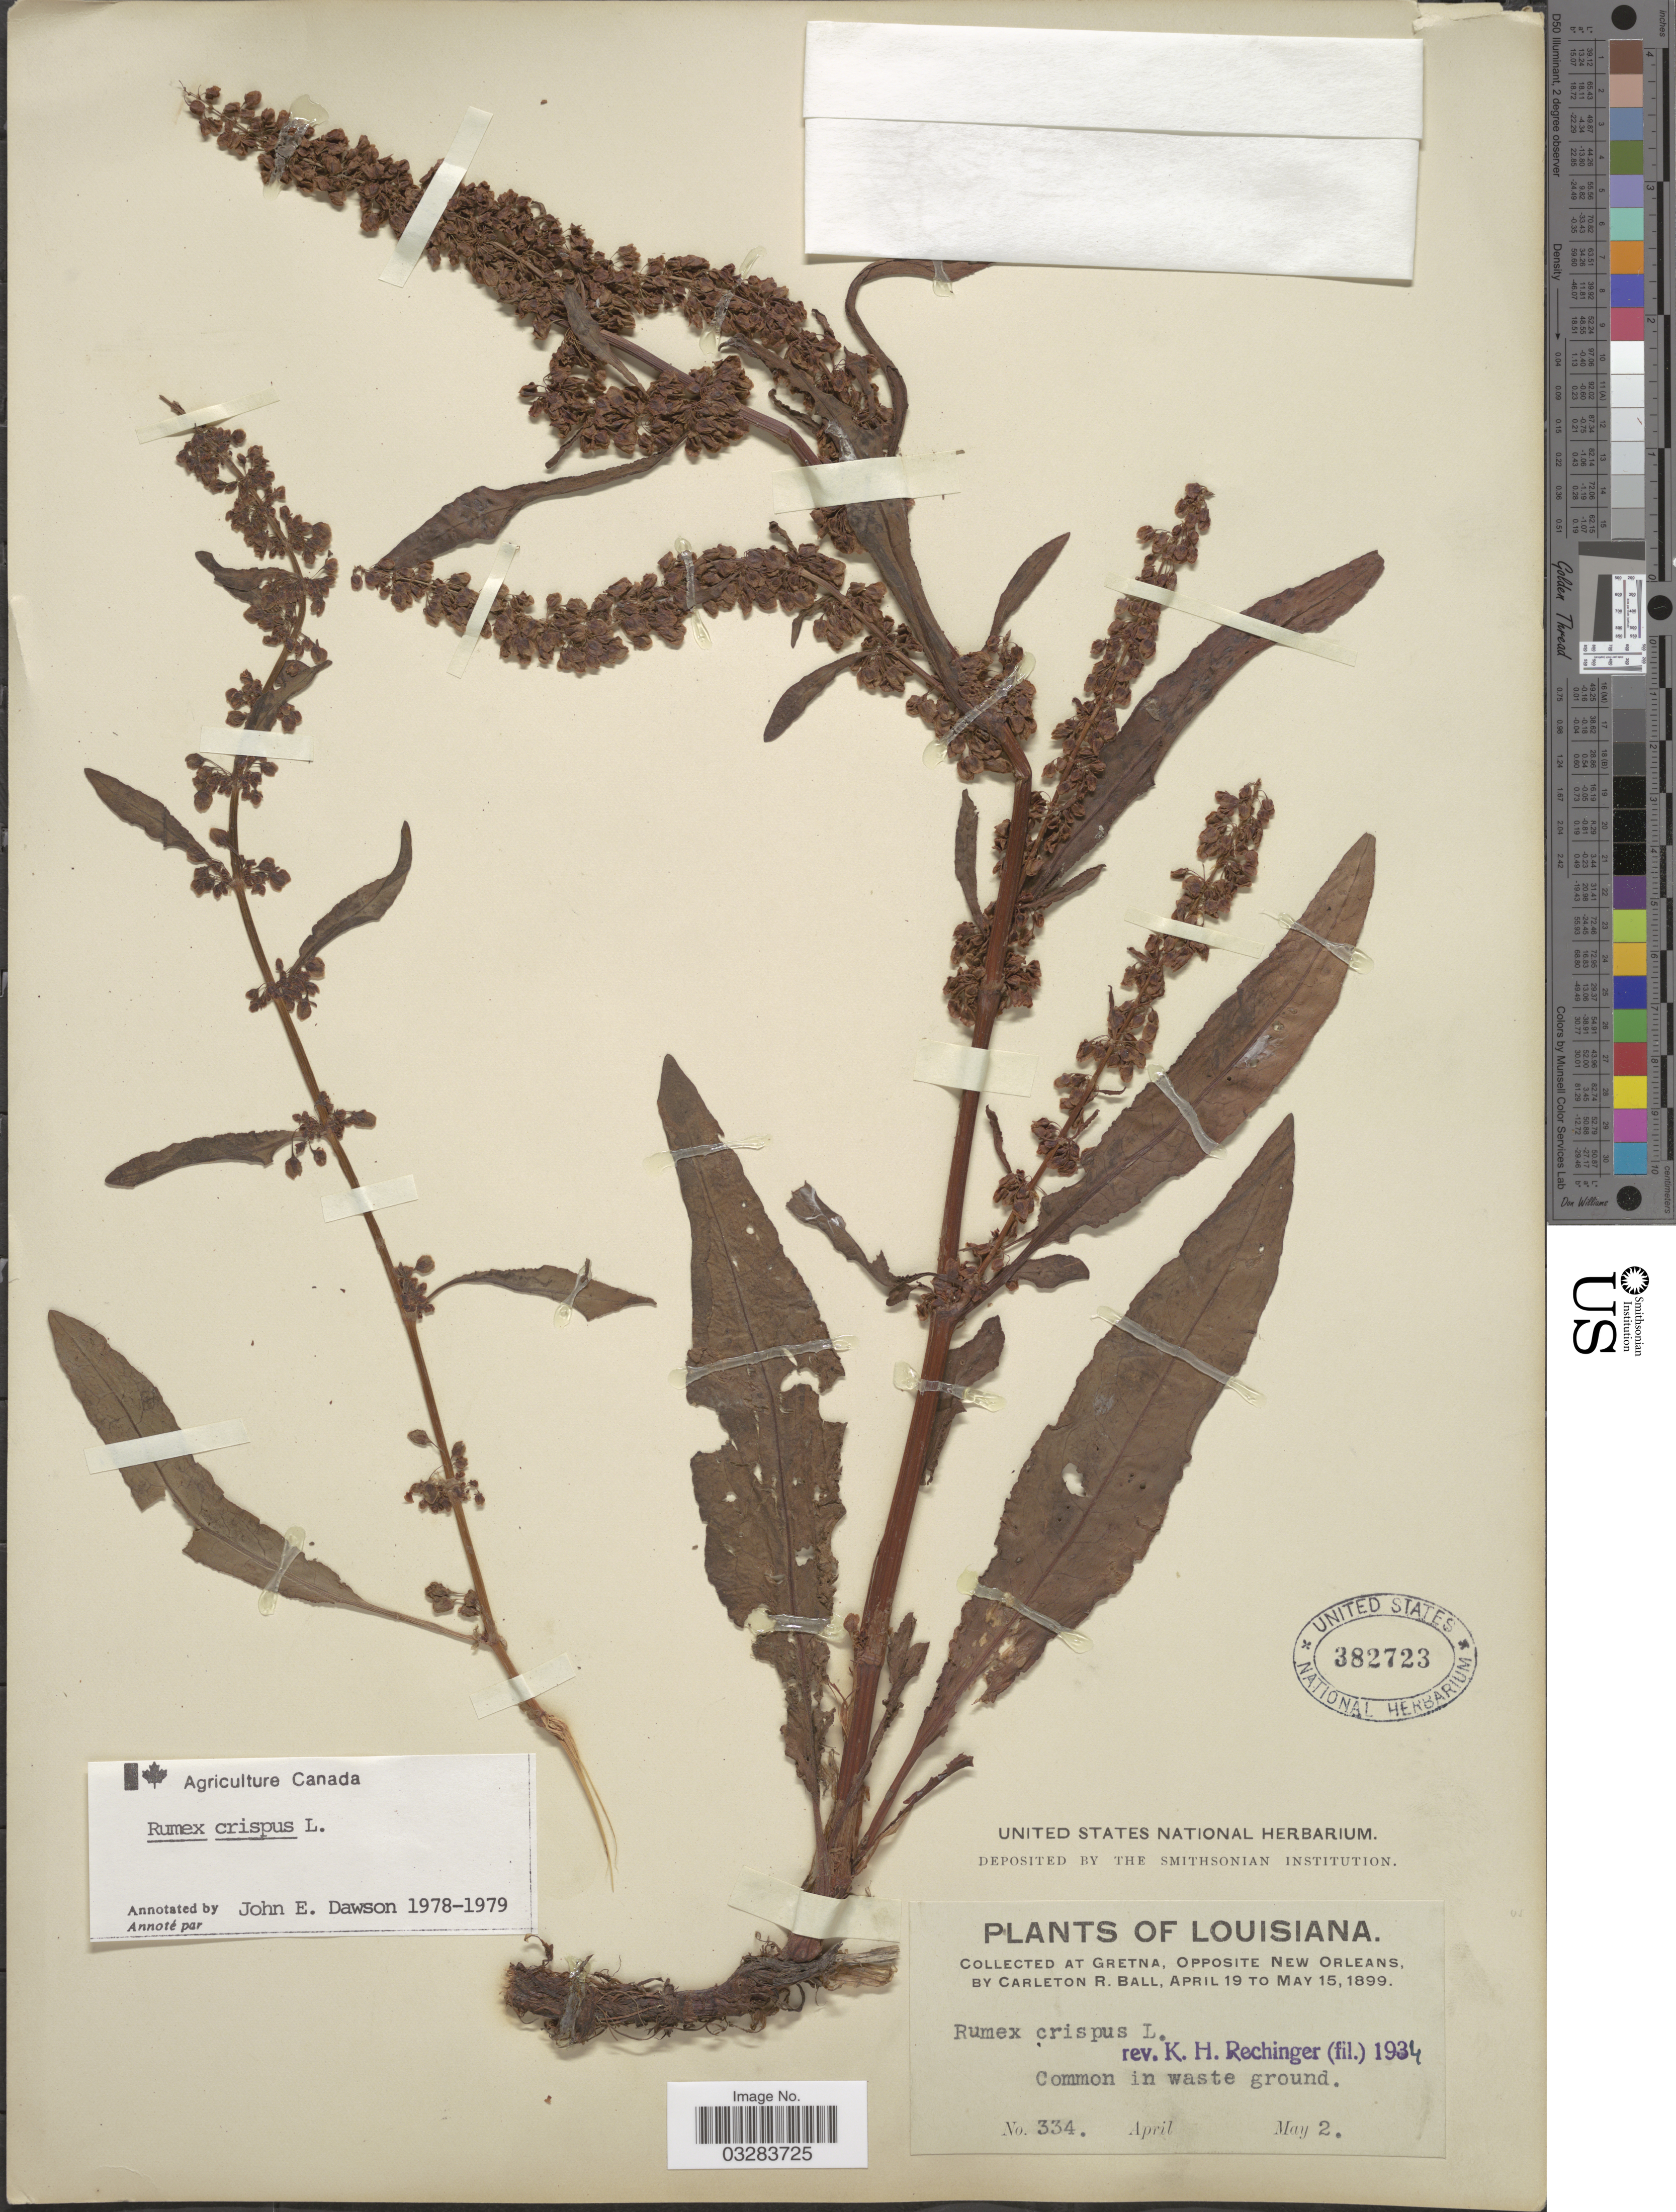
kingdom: Plantae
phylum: Tracheophyta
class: Magnoliopsida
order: Caryophyllales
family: Polygonaceae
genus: Rumex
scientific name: Rumex crispus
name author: L.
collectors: C. R. Ball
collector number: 334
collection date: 1899-05-02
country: United States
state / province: Louisiana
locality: At Gretna, Opposite New Orleans.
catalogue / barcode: US 382723